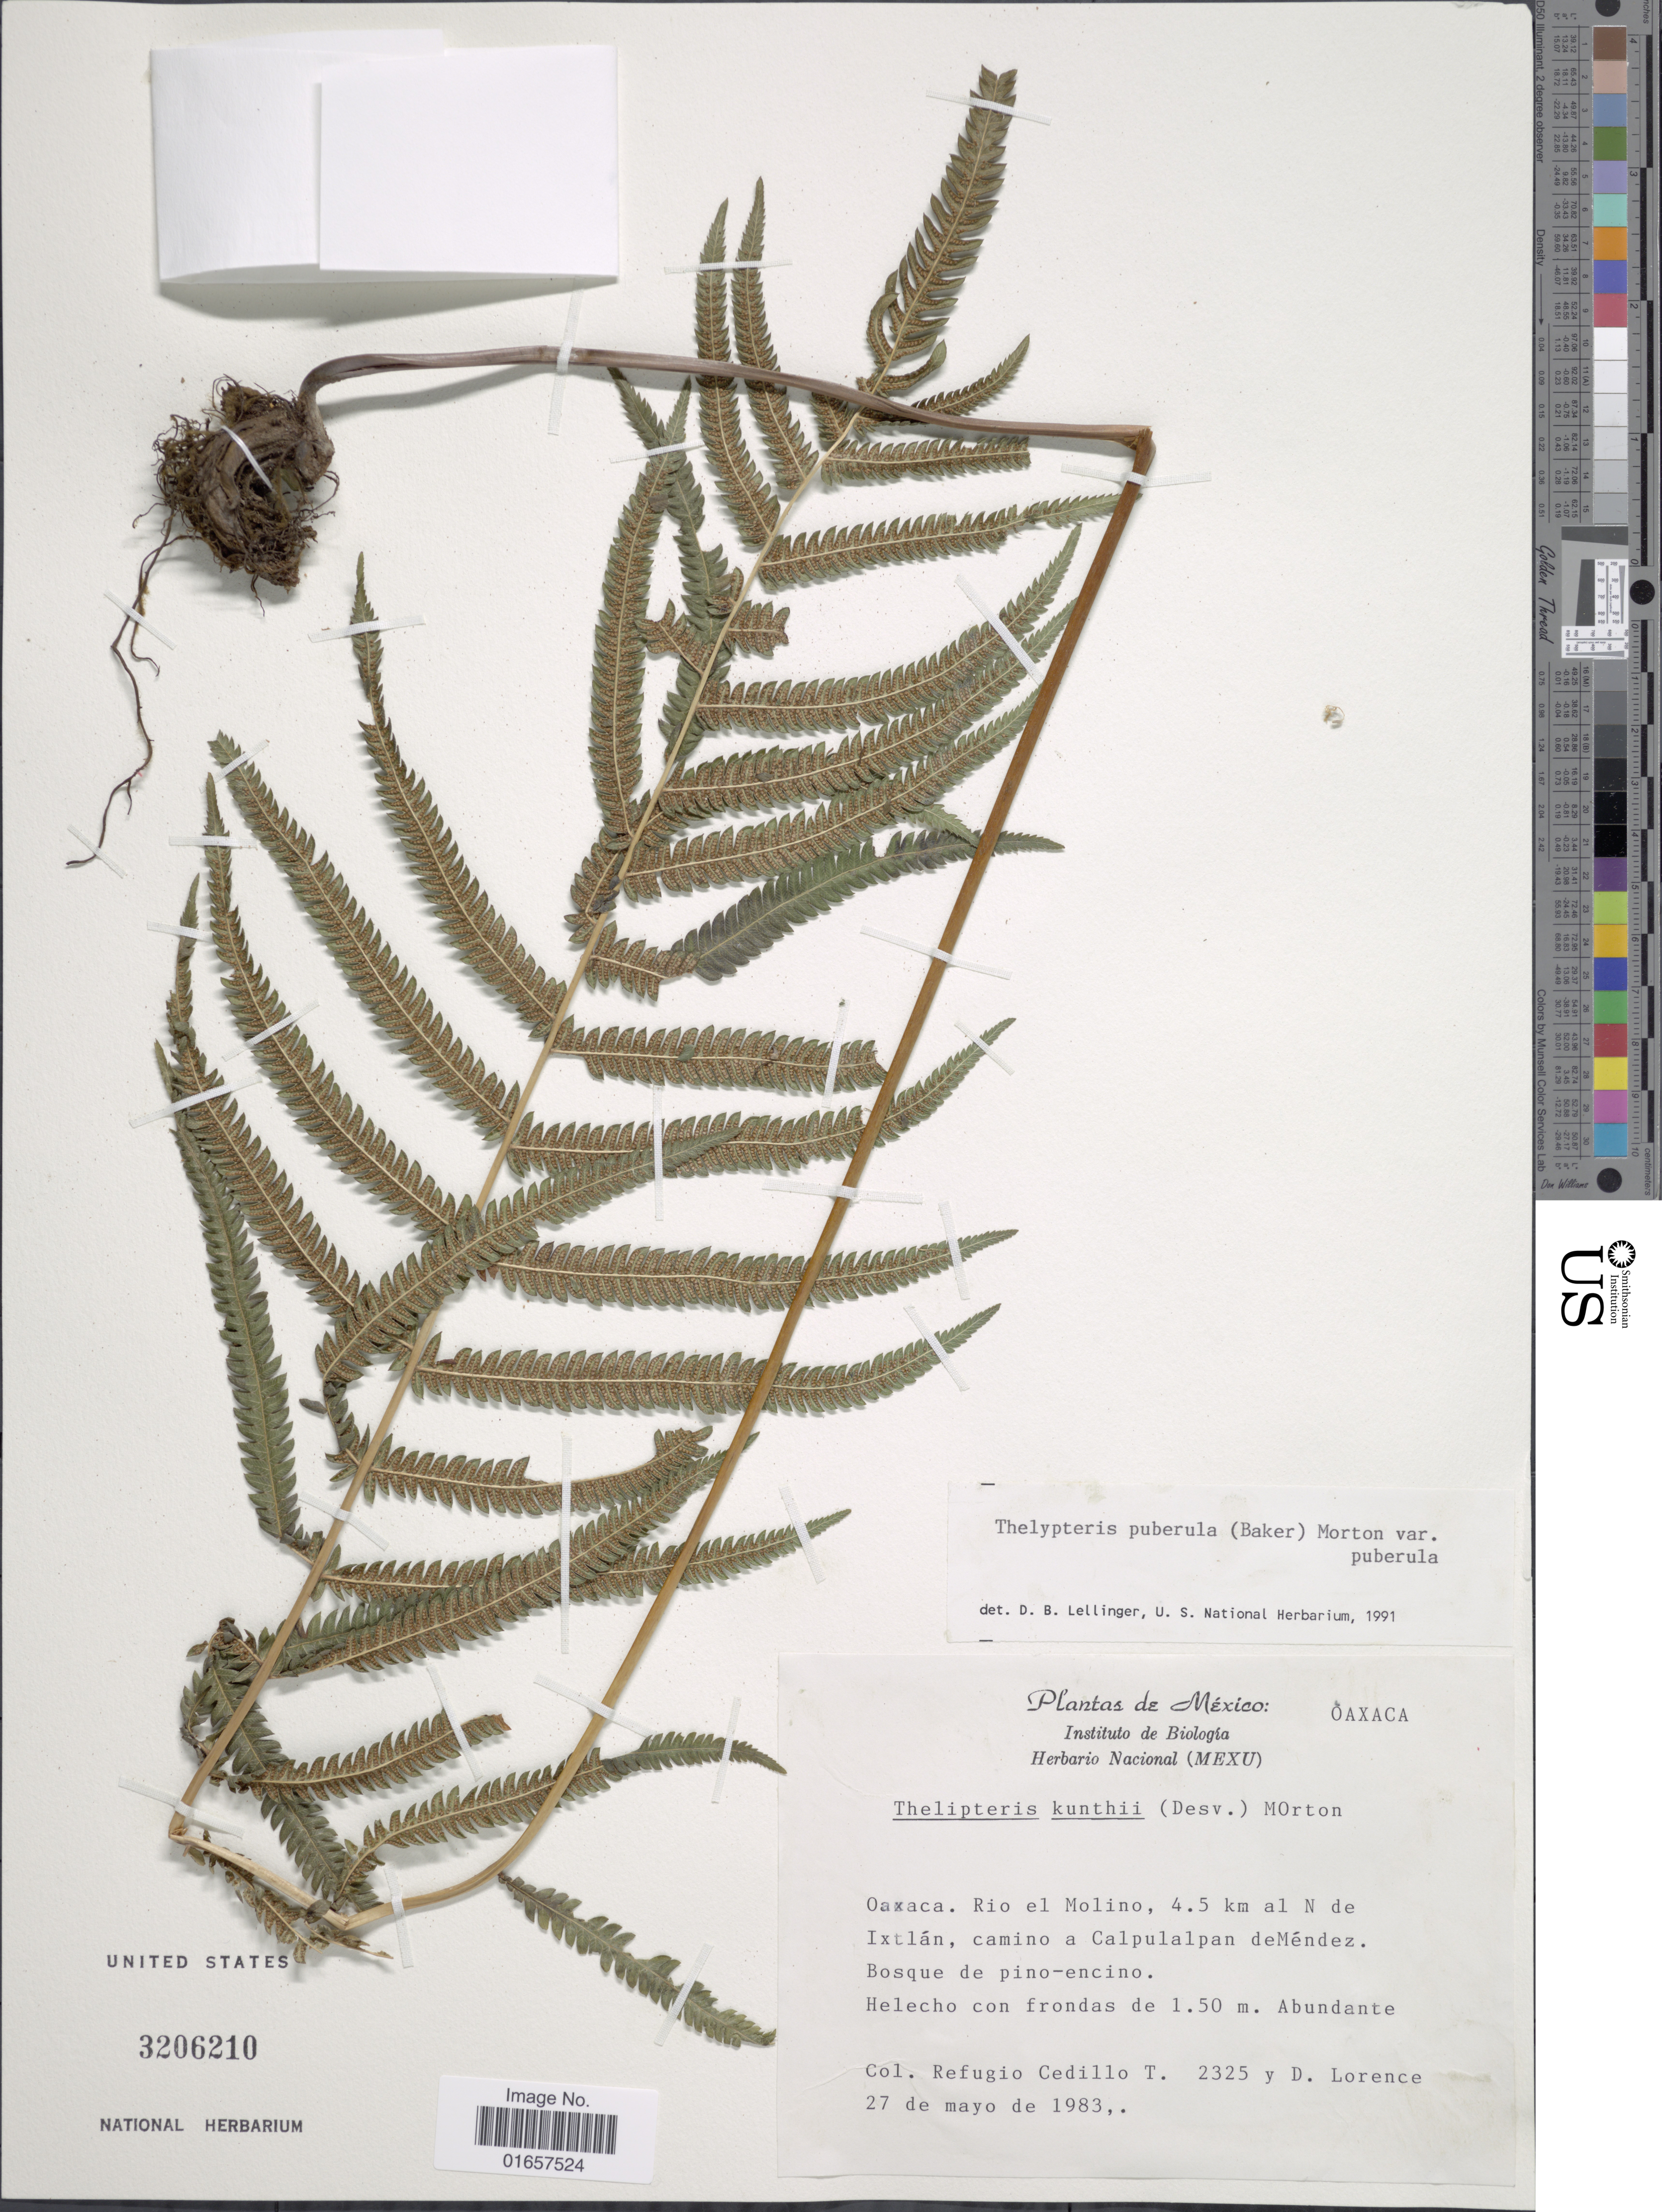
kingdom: Plantae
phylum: Tracheophyta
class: Polypodiopsida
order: Polypodiales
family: Thelypteridaceae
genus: Christella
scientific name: Christella puberula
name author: (Baker) Á. Löve & D. Löve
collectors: R. Cedillo T. & D. Lorence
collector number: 2325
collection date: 1983-05-27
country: Mexico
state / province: Oaxaca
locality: Mexico, Oaxaca, Rio el Molina, 4.5 km al N de Ixtlán, camino a Calpulalpan deMéndez. Bosque de pino-encino.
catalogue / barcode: US 3206210